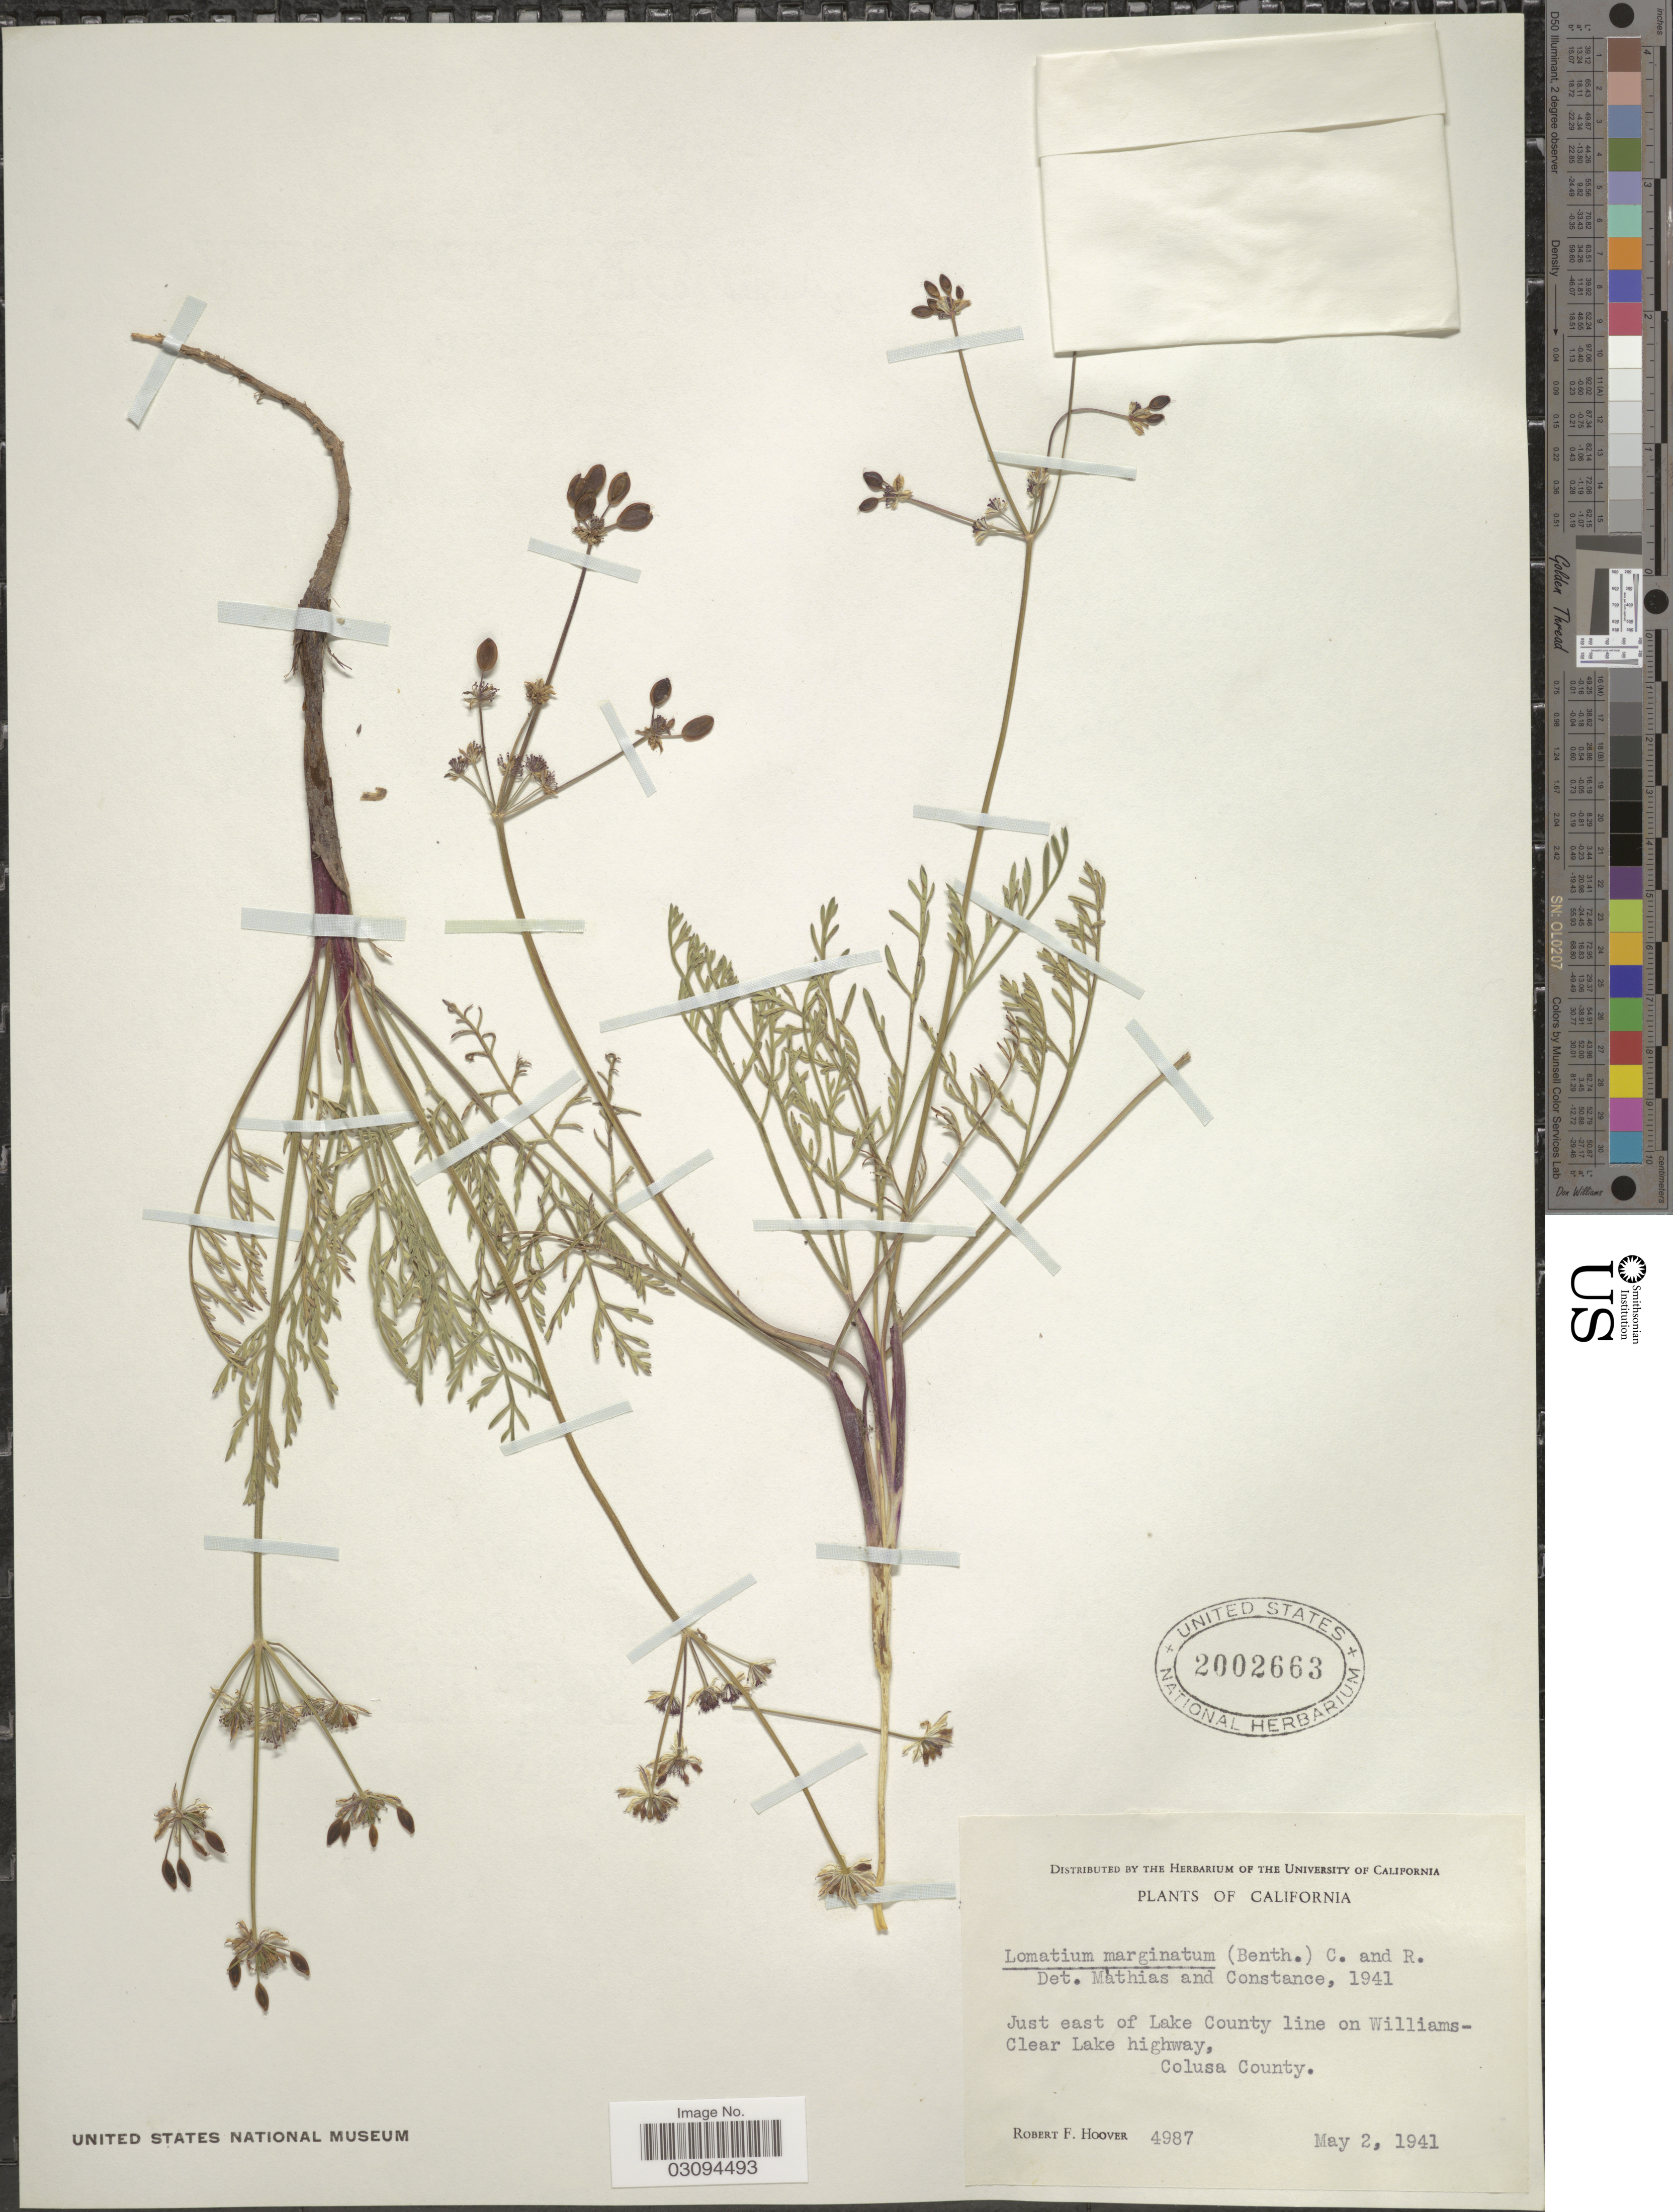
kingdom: Plantae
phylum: Tracheophyta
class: Magnoliopsida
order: Apiales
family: Apiaceae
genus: Lomatium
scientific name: Lomatium marginatum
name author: (Benth.) J.M. Coult. & Rose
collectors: R. F. Hoover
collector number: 4987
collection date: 1941-05-02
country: United States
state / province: California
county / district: Colusa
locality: Just east of Lake County line on Williams-Clear Lake highway, Colusa County.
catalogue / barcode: US 2002663